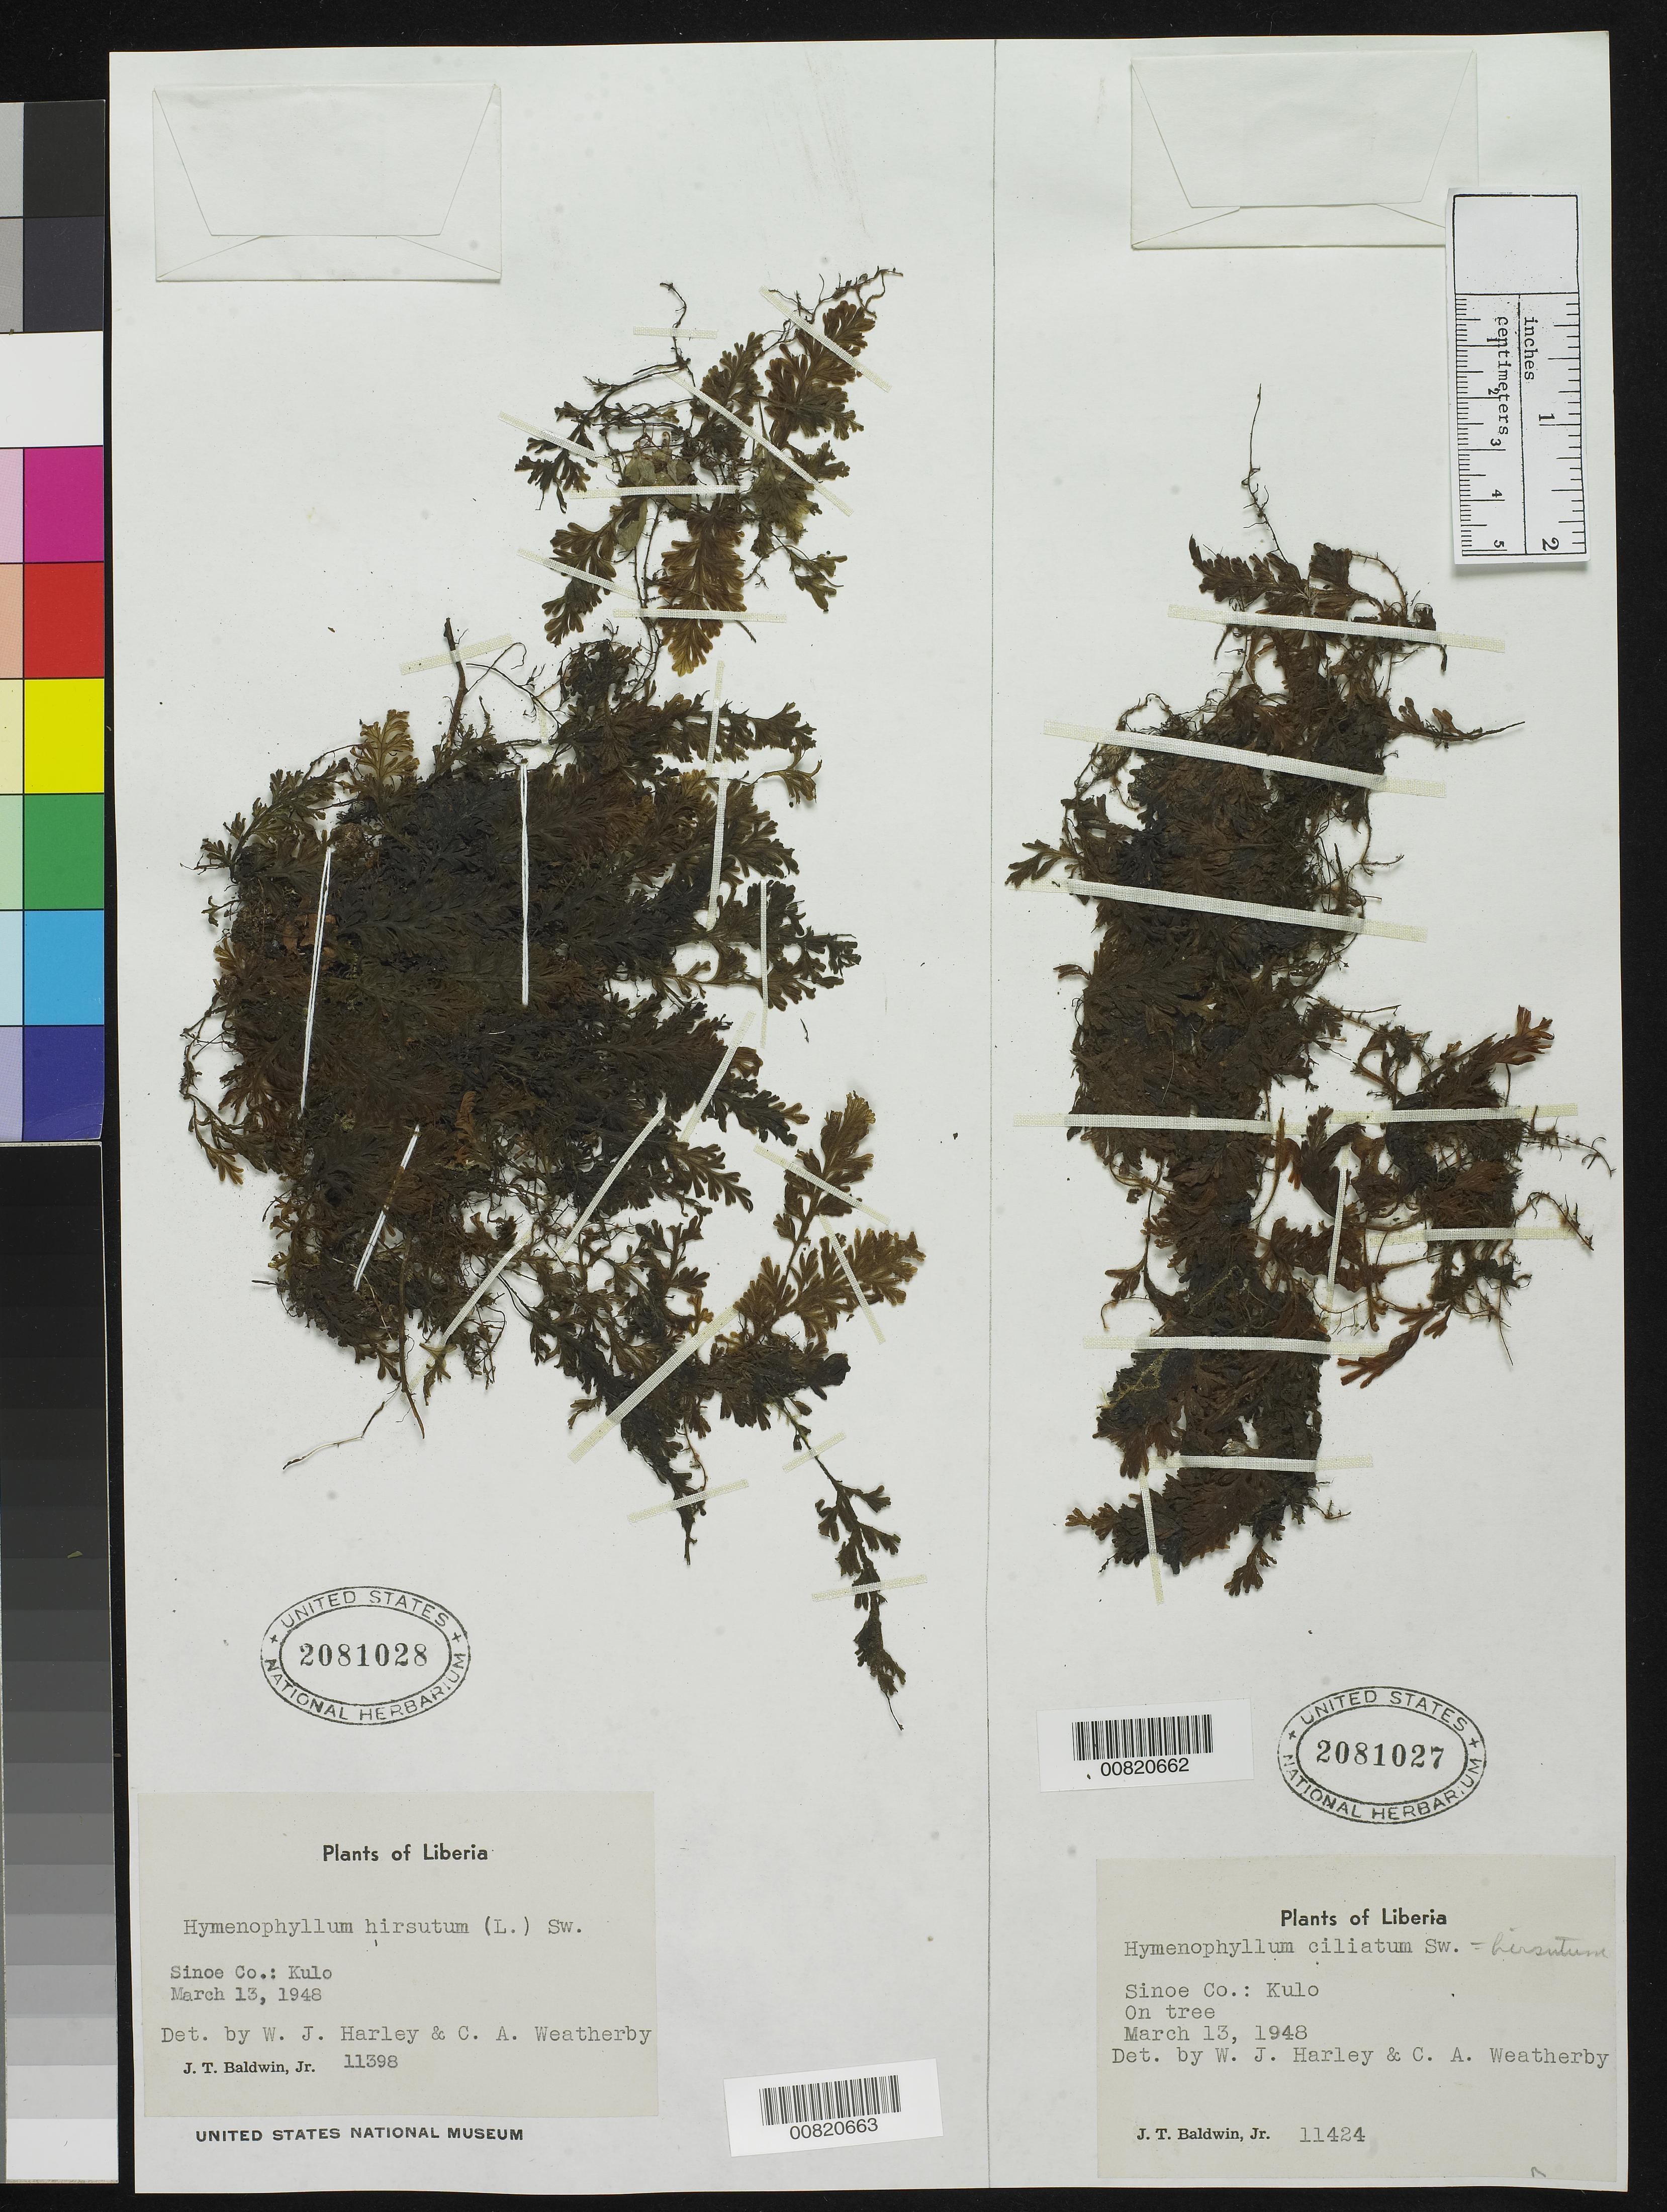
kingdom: Plantae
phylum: Tracheophyta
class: Polypodiopsida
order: Hymenophyllales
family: Hymenophyllaceae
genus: Hymenophyllum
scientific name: Hymenophyllum hirsutum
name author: (L.) Sw.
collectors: J. T. Baldwin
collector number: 11424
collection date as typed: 13 Mar 1948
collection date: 1948-03-13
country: Liberia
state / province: Sinoe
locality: Kulo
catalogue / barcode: US 2081027